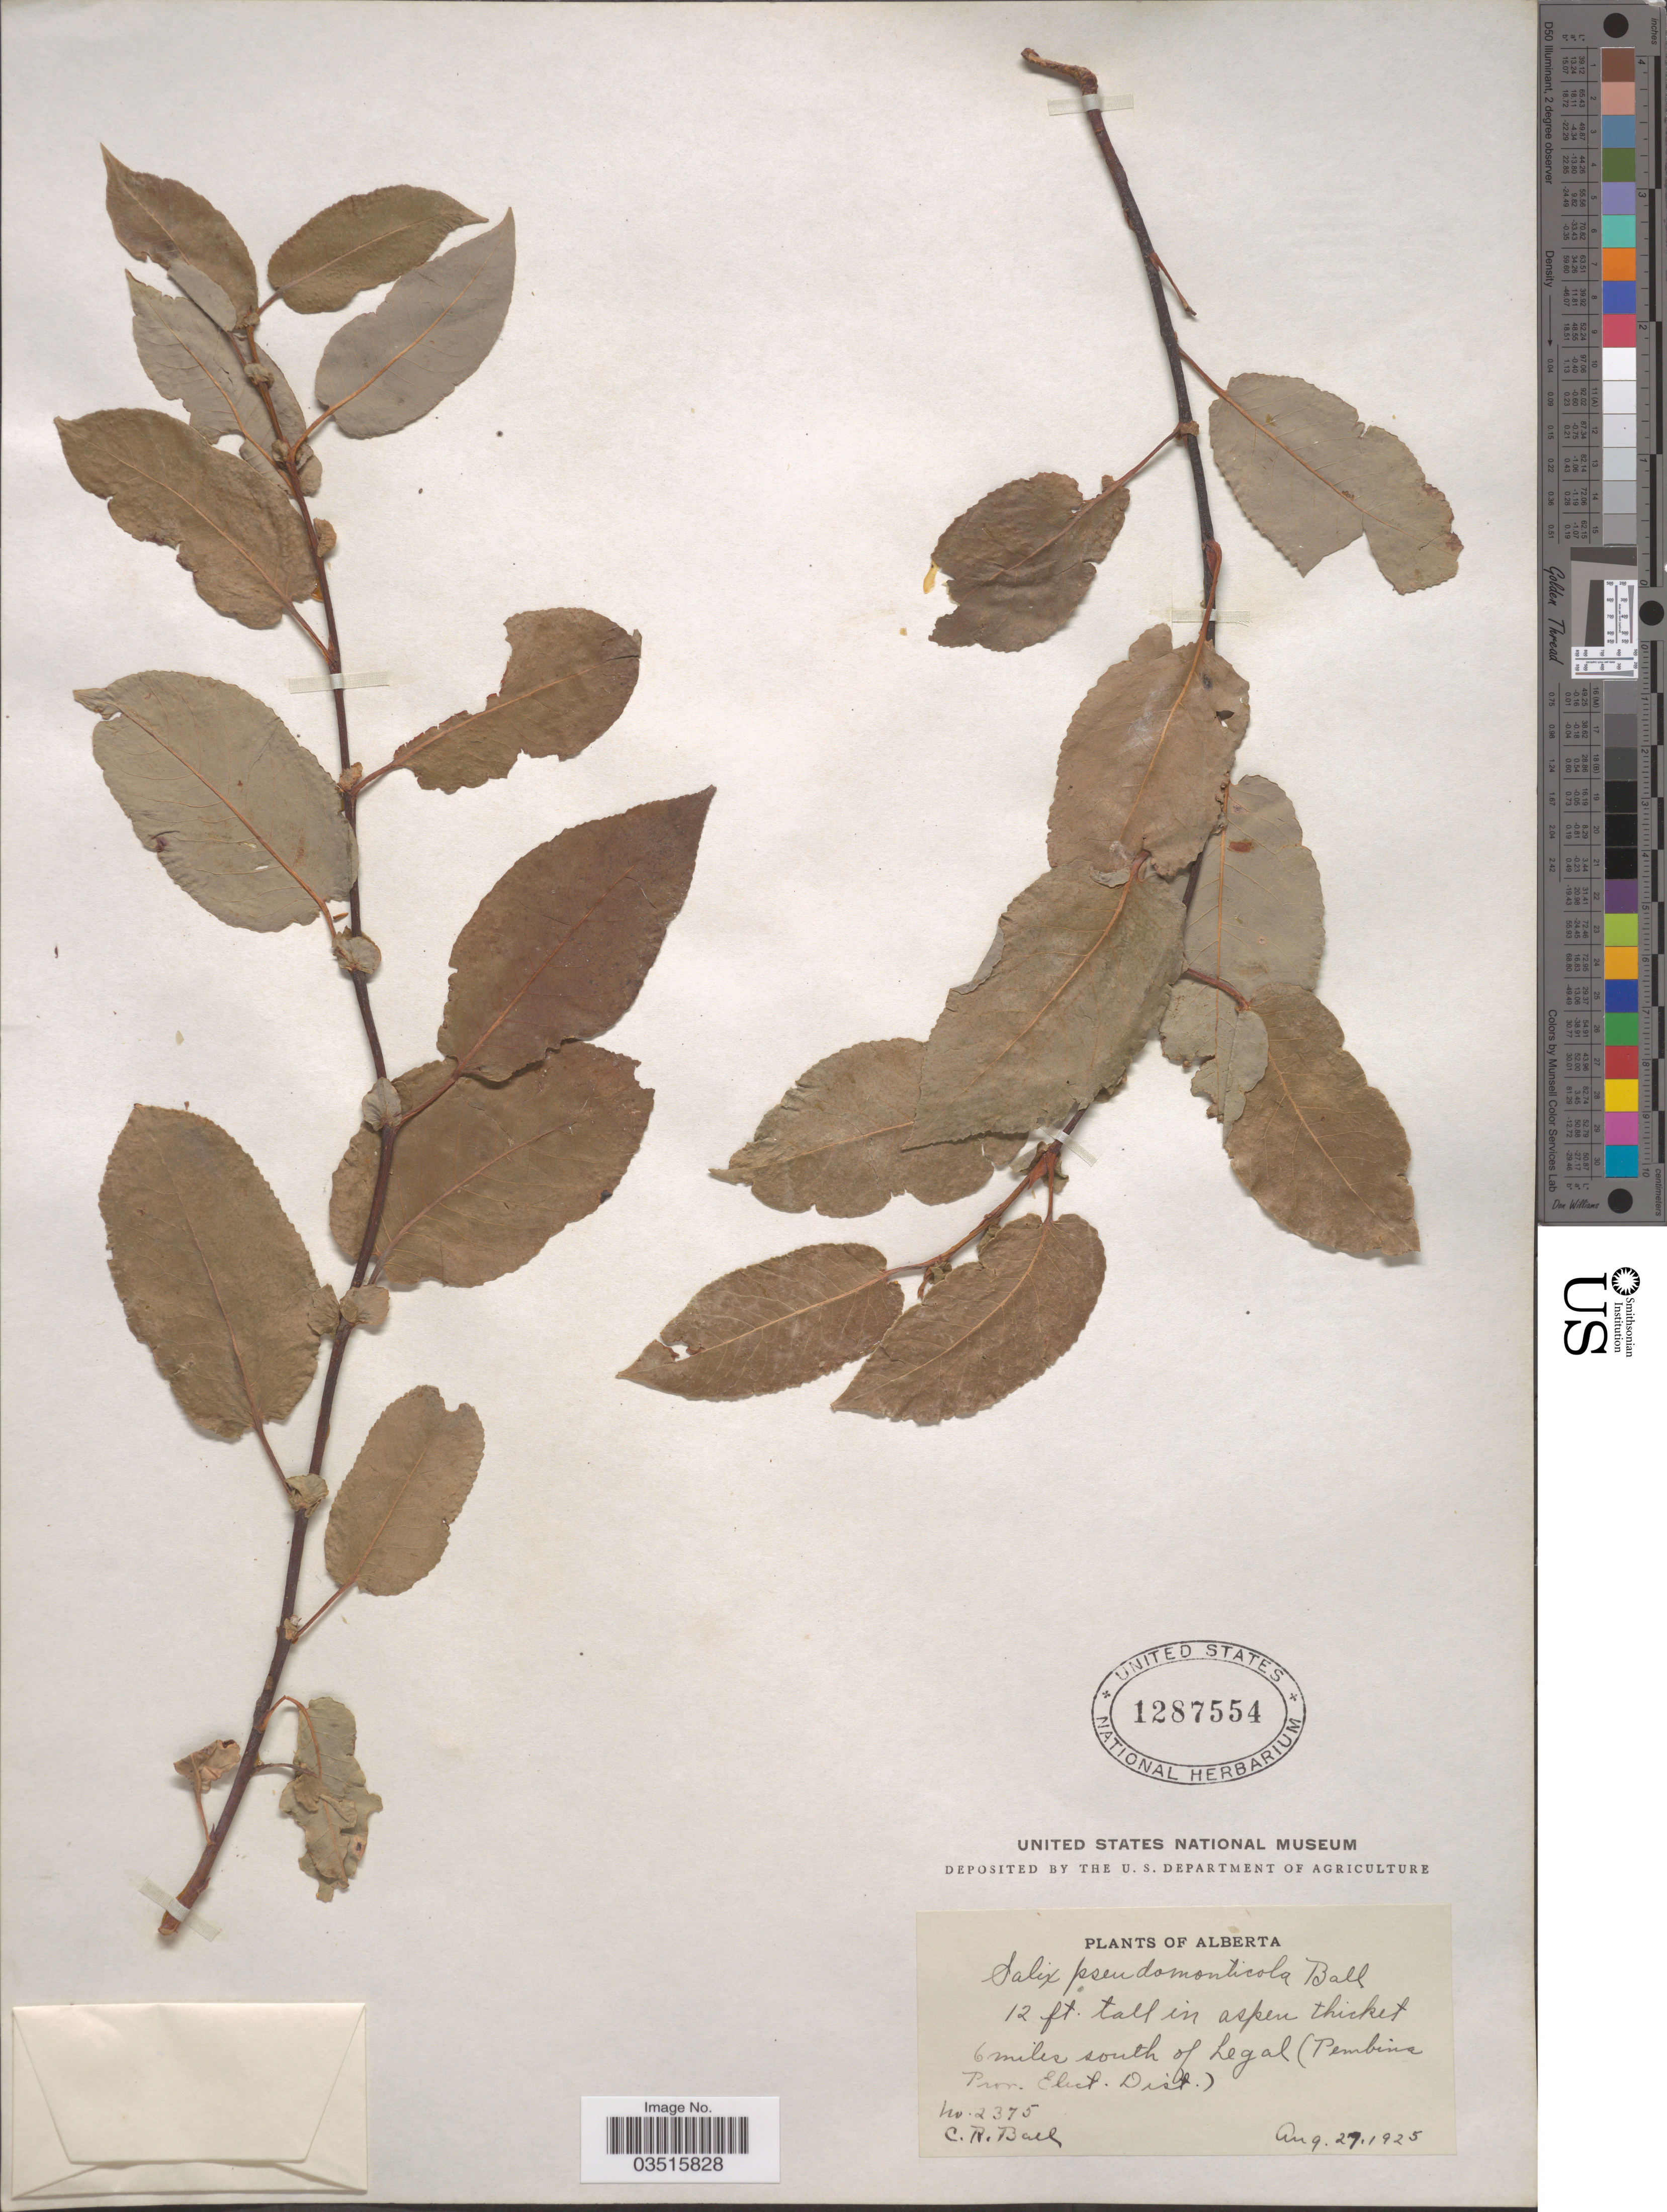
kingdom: Plantae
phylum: Tracheophyta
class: Magnoliopsida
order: Malpighiales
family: Salicaceae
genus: Salix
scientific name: Salix monticola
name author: Bebb.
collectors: C. R. Ball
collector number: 2375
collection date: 1925-08-29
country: Canada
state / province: Alberta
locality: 6 miles south of Legal (Pembina Prov. Elect. Dist.).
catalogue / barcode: US 1287554